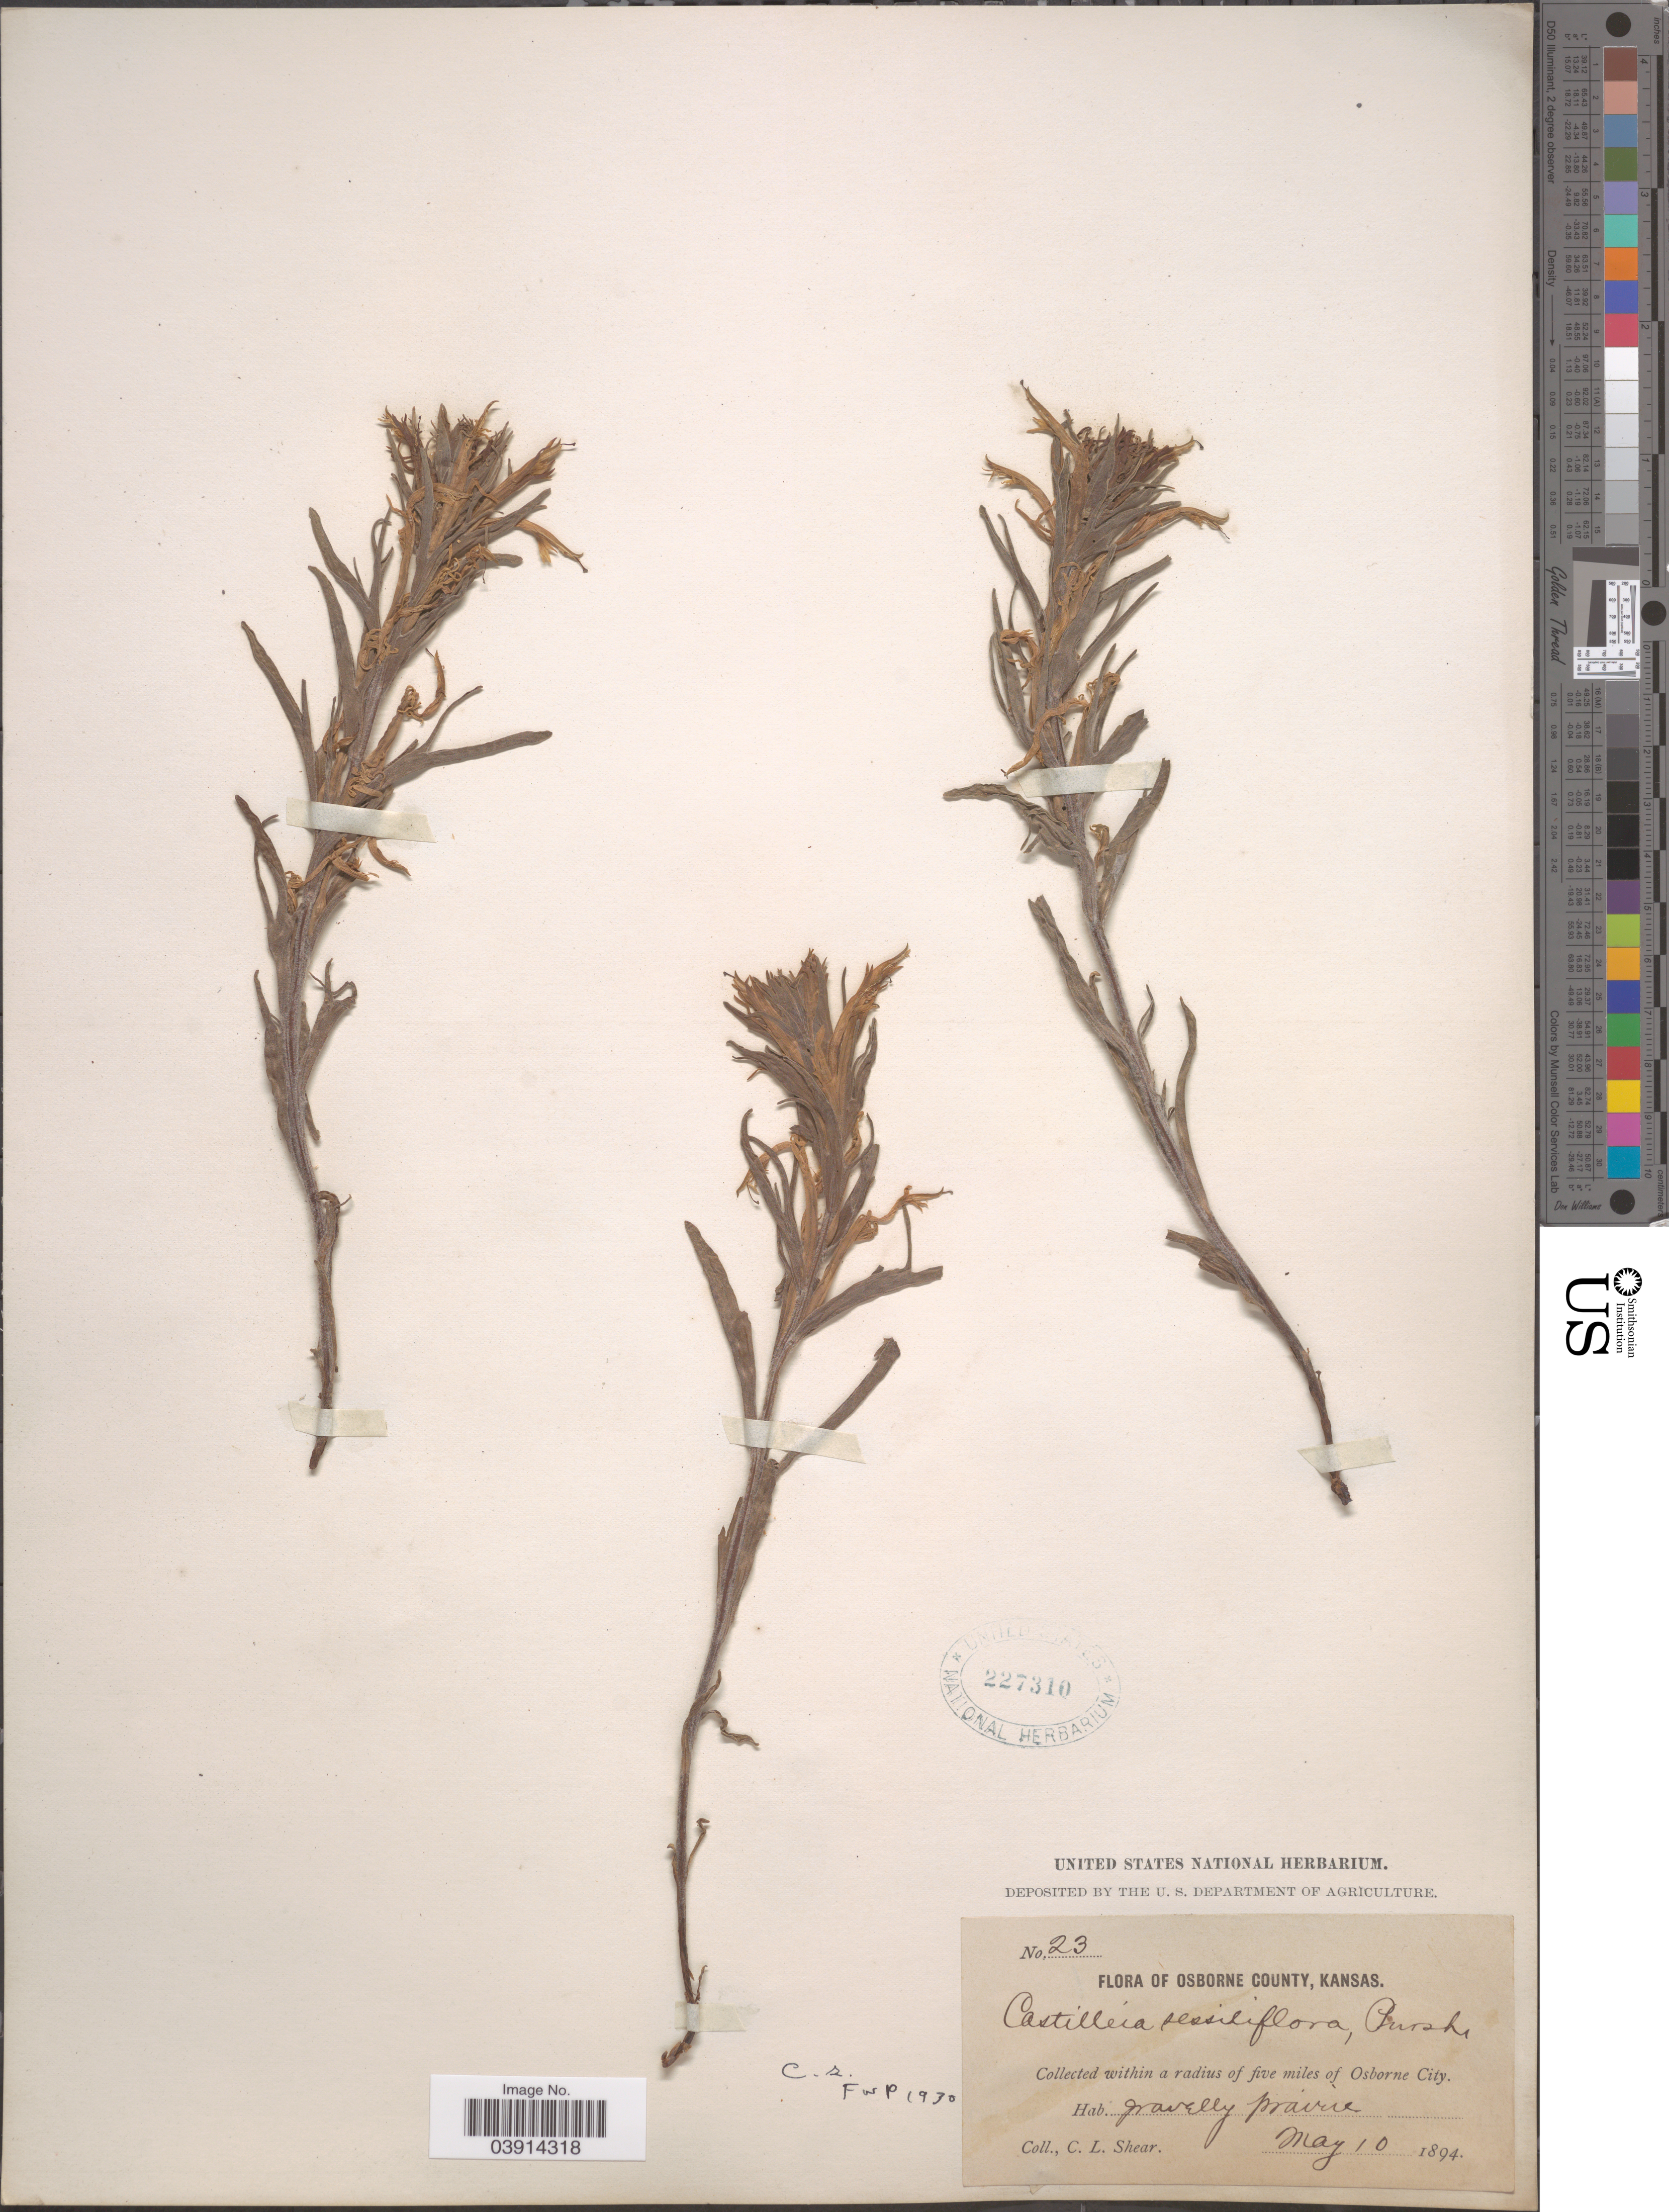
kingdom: Plantae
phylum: Tracheophyta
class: Magnoliopsida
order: Lamiales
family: Orobanchaceae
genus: Castilleja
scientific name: Castilleja sessiliflora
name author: Pursh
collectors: C. L. Shear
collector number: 23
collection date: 1894-05-10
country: United States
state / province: Kansas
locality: Osborne County. Within a radius of five miles of Osborne City.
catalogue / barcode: US 227310